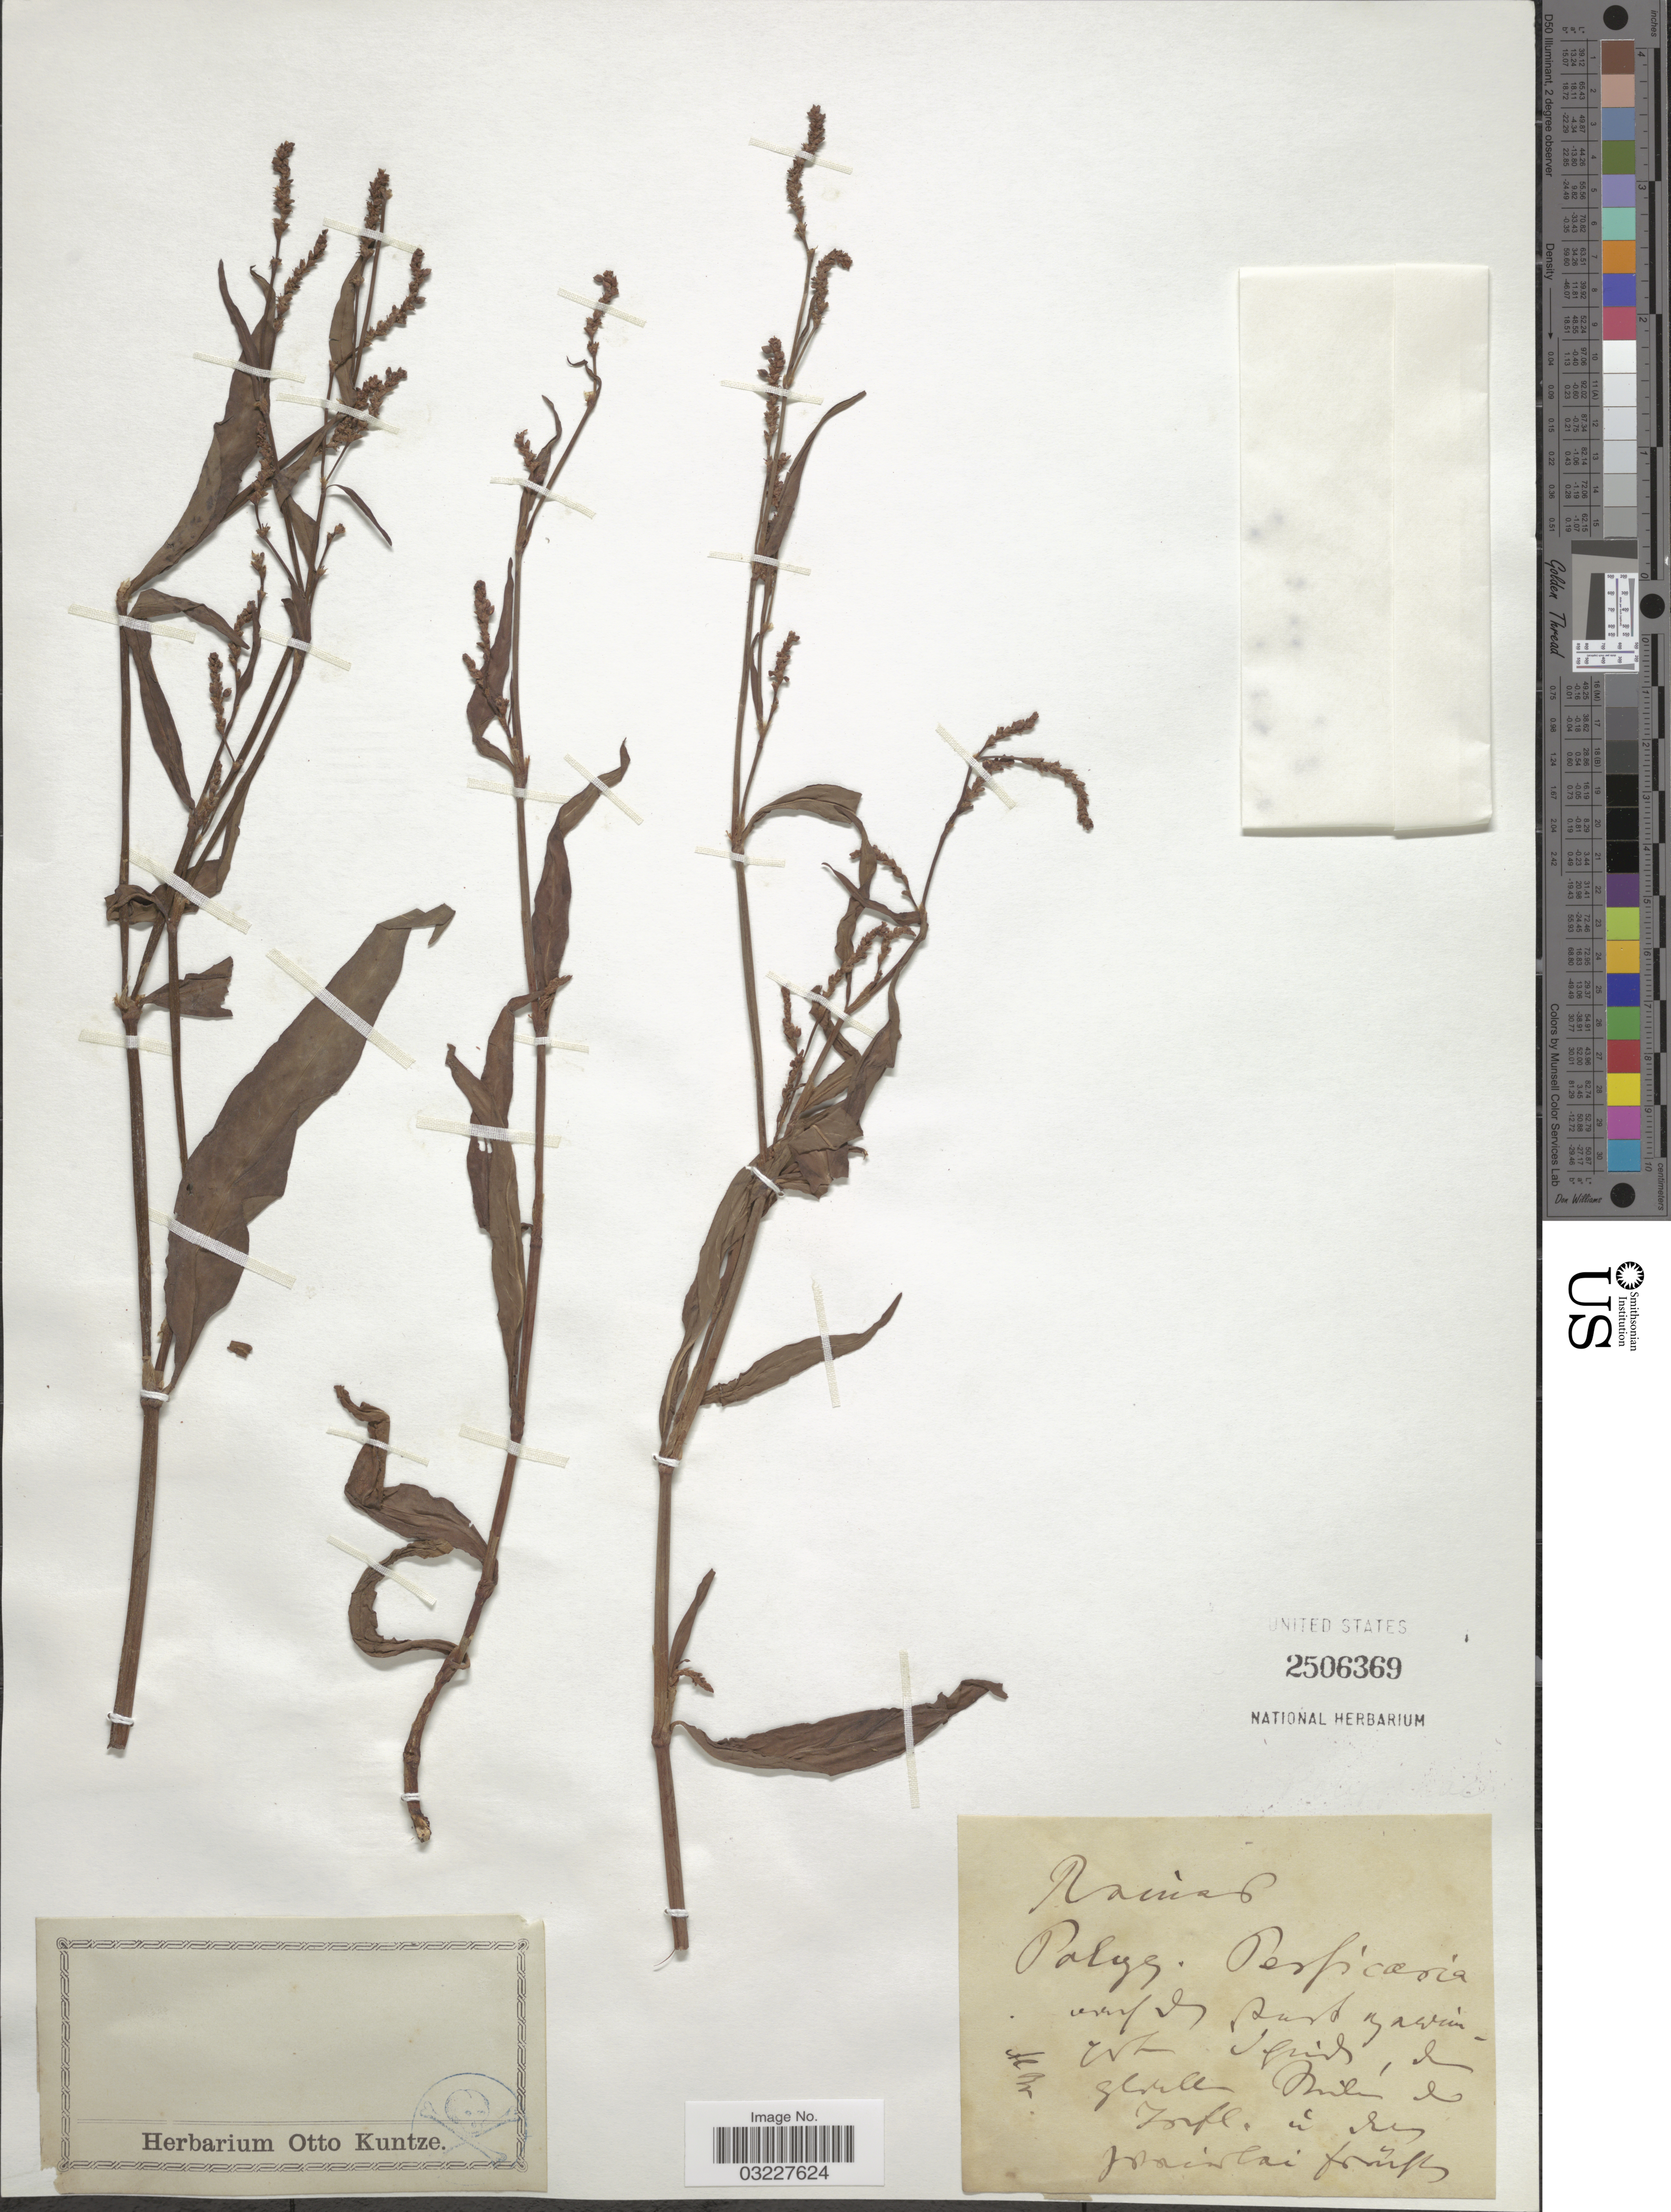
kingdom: Plantae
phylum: Tracheophyta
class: Magnoliopsida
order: Caryophyllales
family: Polygonaceae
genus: Polygonum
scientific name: Polygonum persicaria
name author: L.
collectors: ex herb. Otto Kuntze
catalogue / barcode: US 2506369